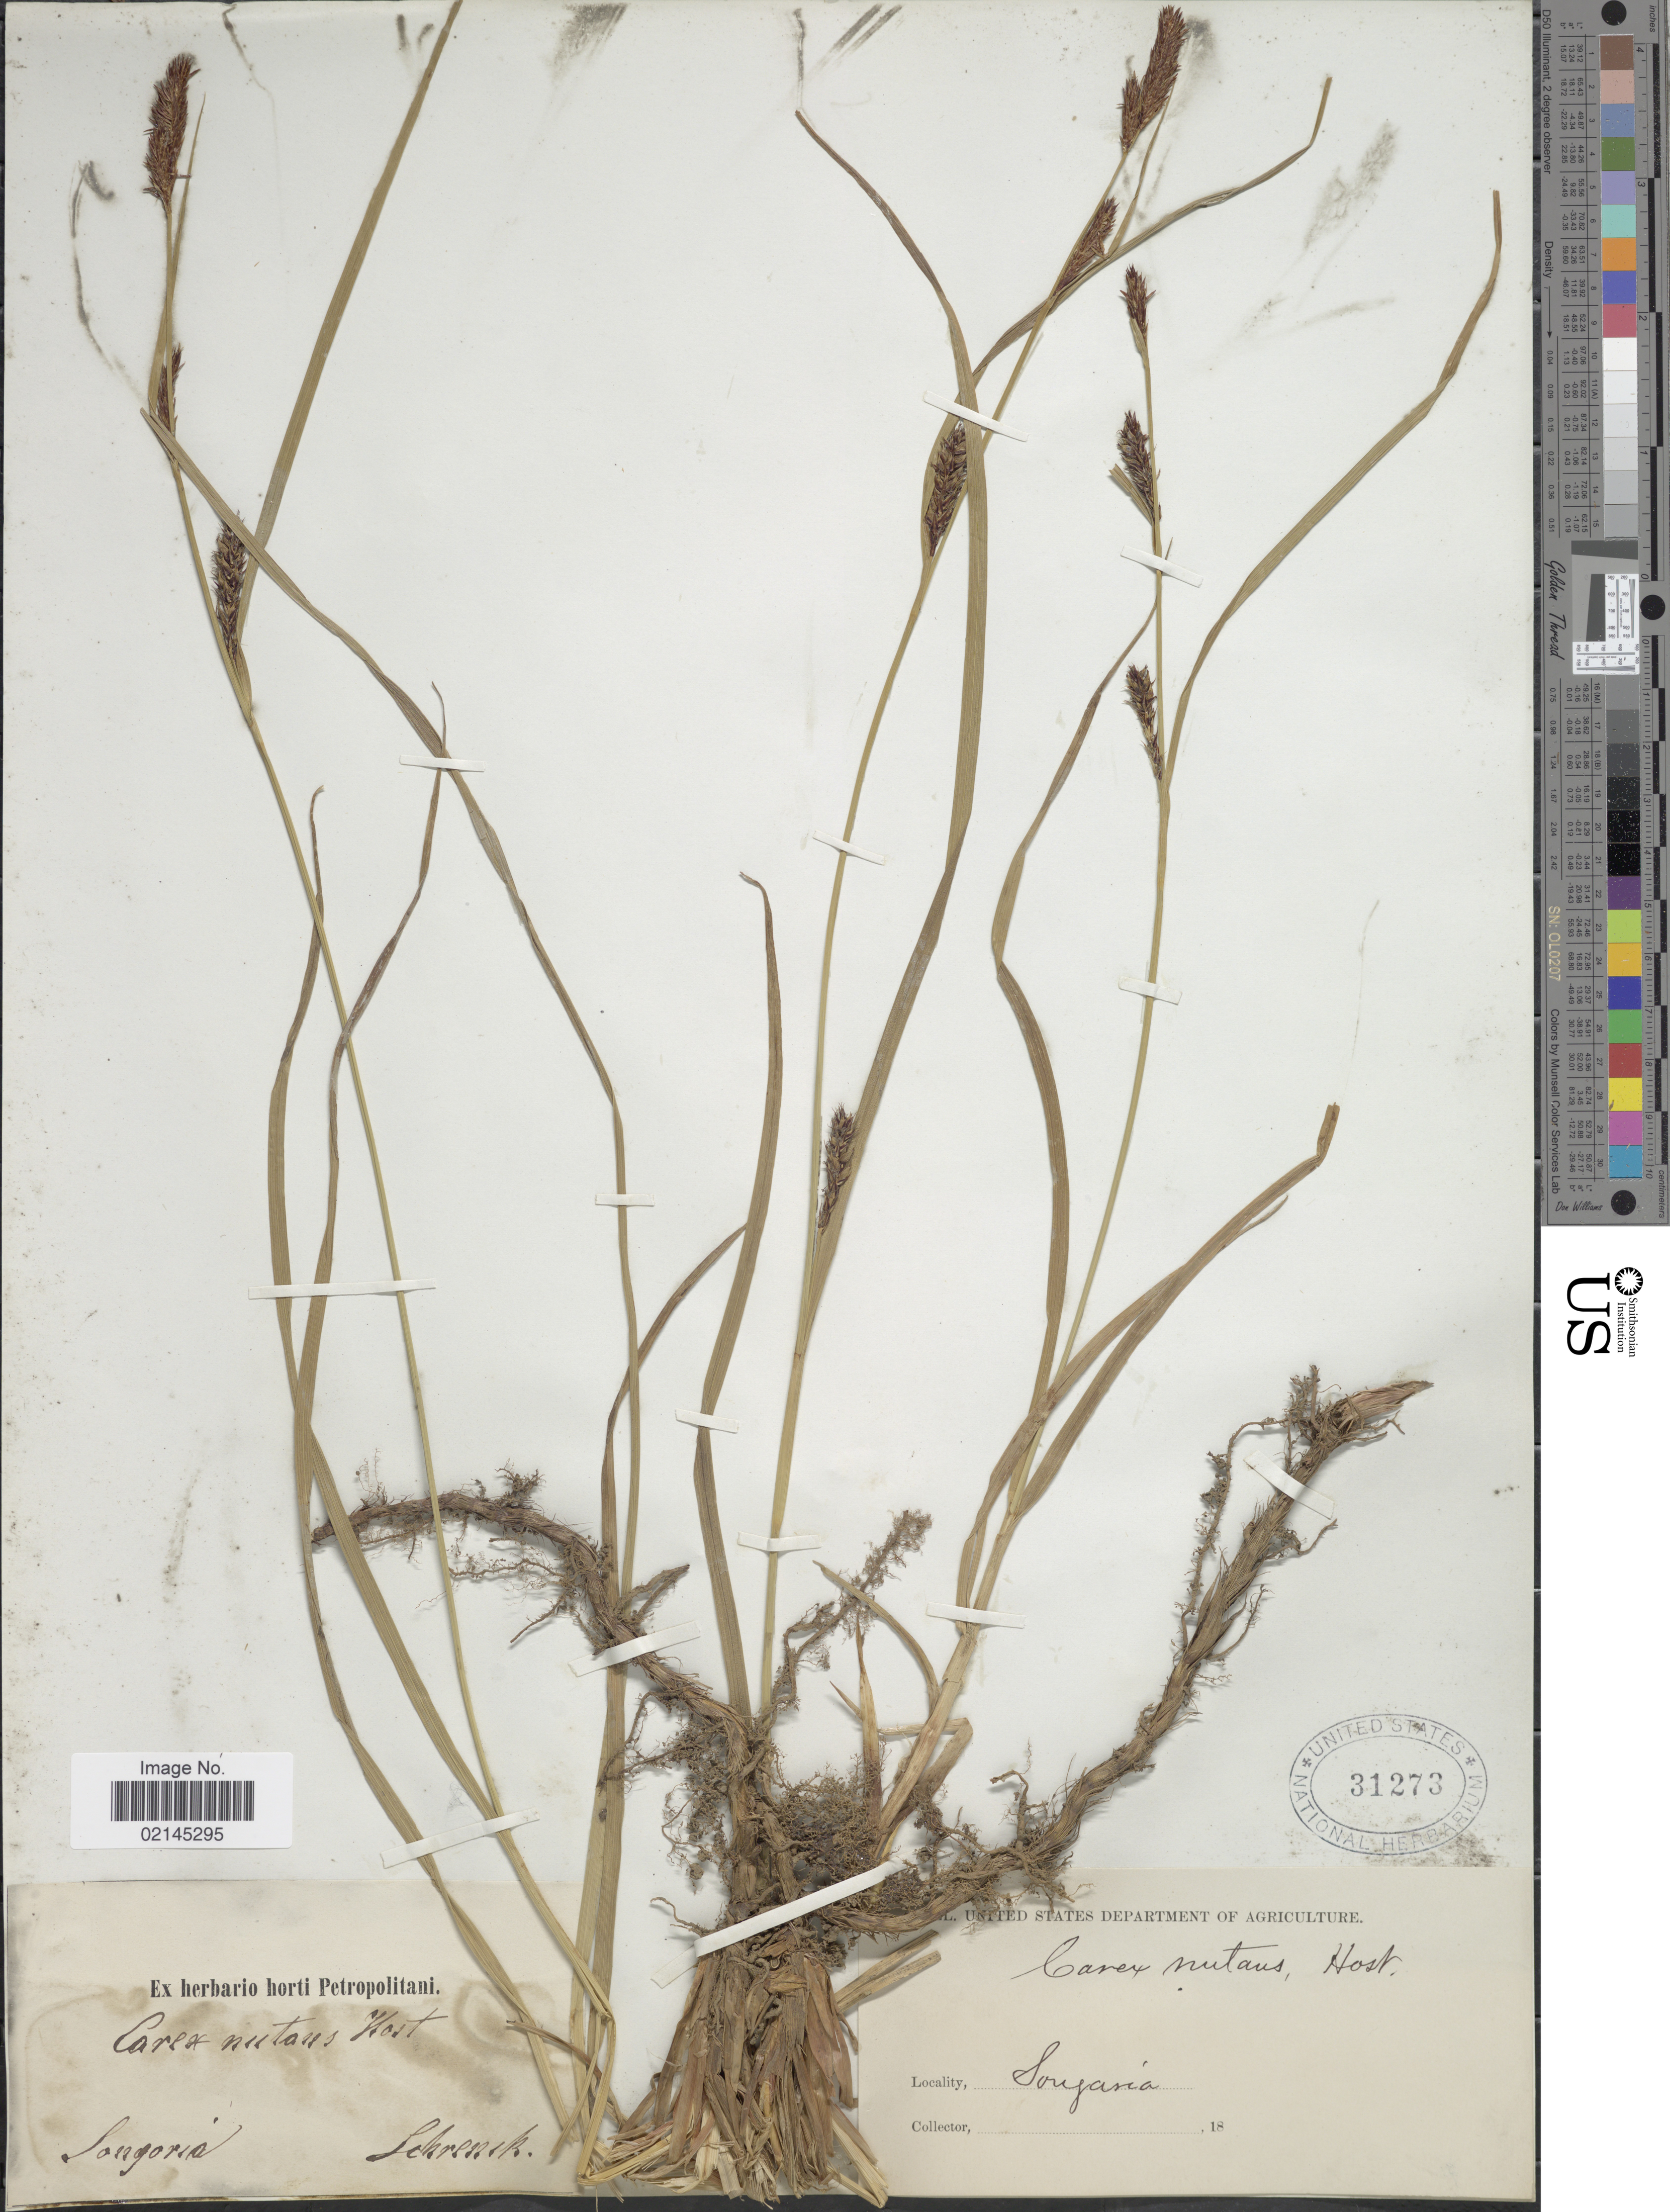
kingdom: Plantae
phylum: Tracheophyta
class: Liliopsida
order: Poales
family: Cyperaceae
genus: Carex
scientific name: Carex melanostachya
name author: M. Bieb. ex Willd.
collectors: -- Schrenck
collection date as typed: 18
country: Kazakhstan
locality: Songoria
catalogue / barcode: US 31273